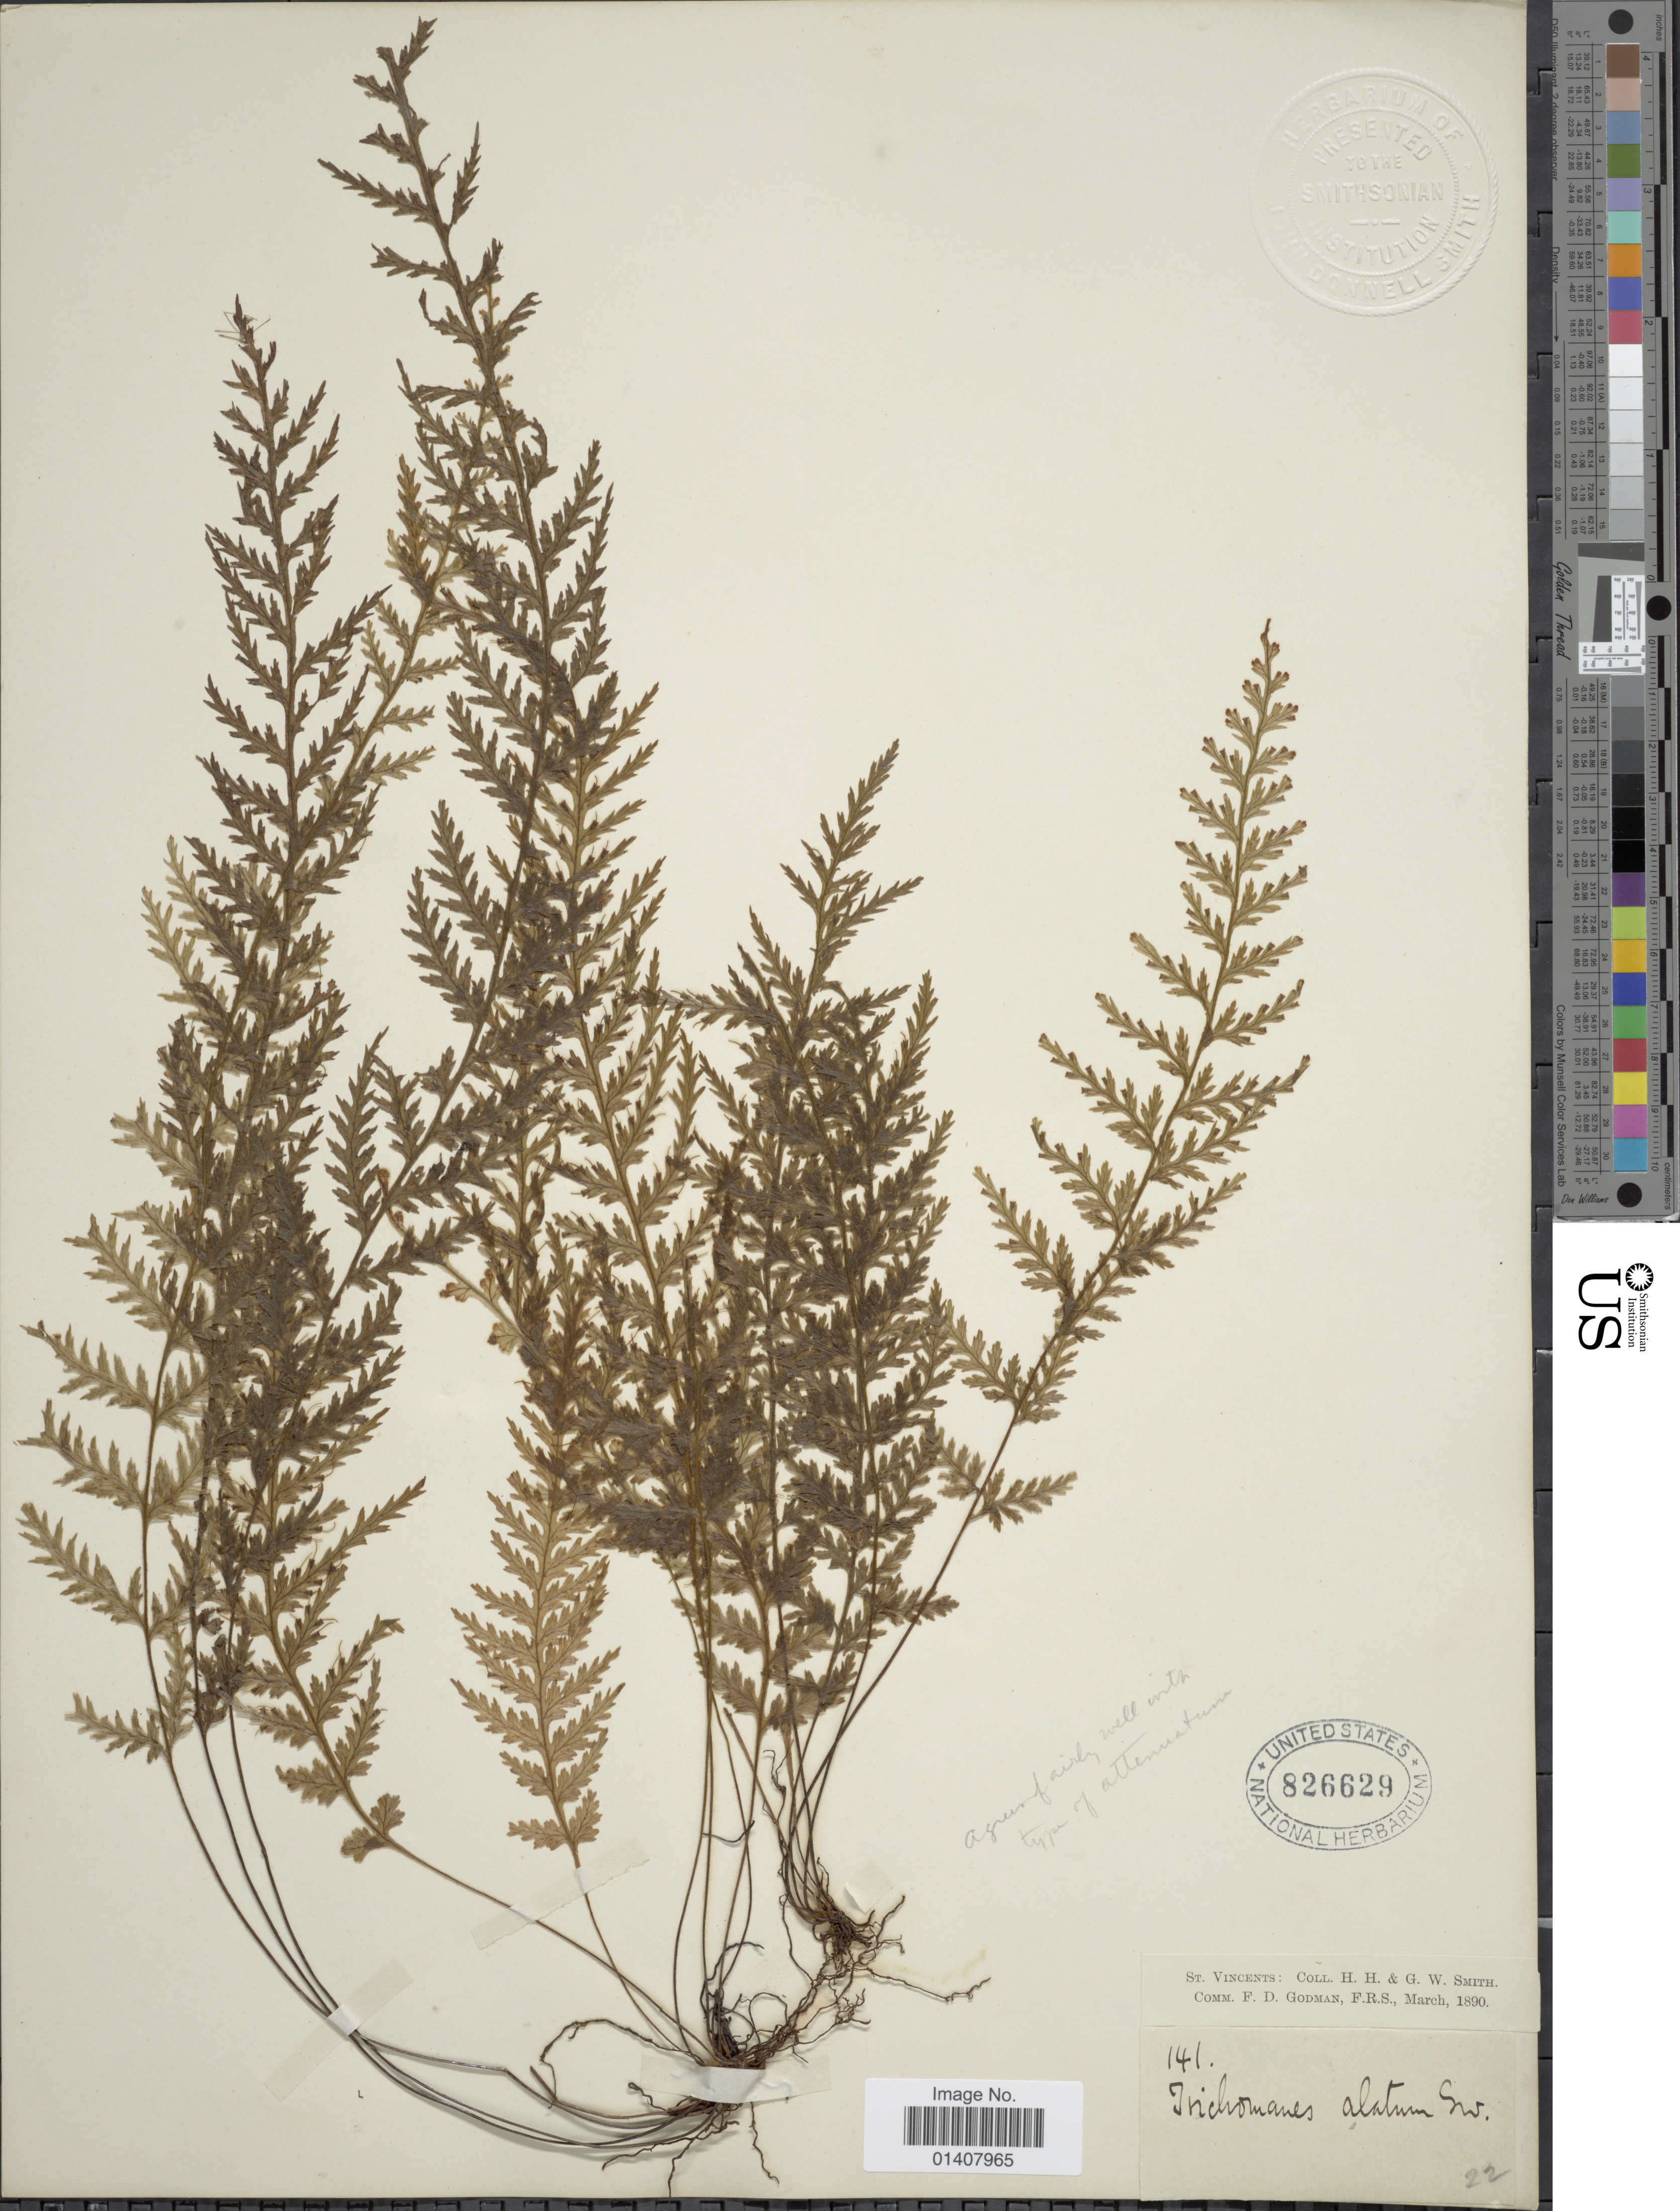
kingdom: Plantae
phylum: Tracheophyta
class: Polypodiopsida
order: Hymenophyllales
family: Hymenophyllaceae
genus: Trichomanes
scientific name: Trichomanes alatum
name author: Sw.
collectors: H. H. Smith & G. Smith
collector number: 141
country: St. Vincent - Grenadines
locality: St. Vincents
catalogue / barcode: US 826629